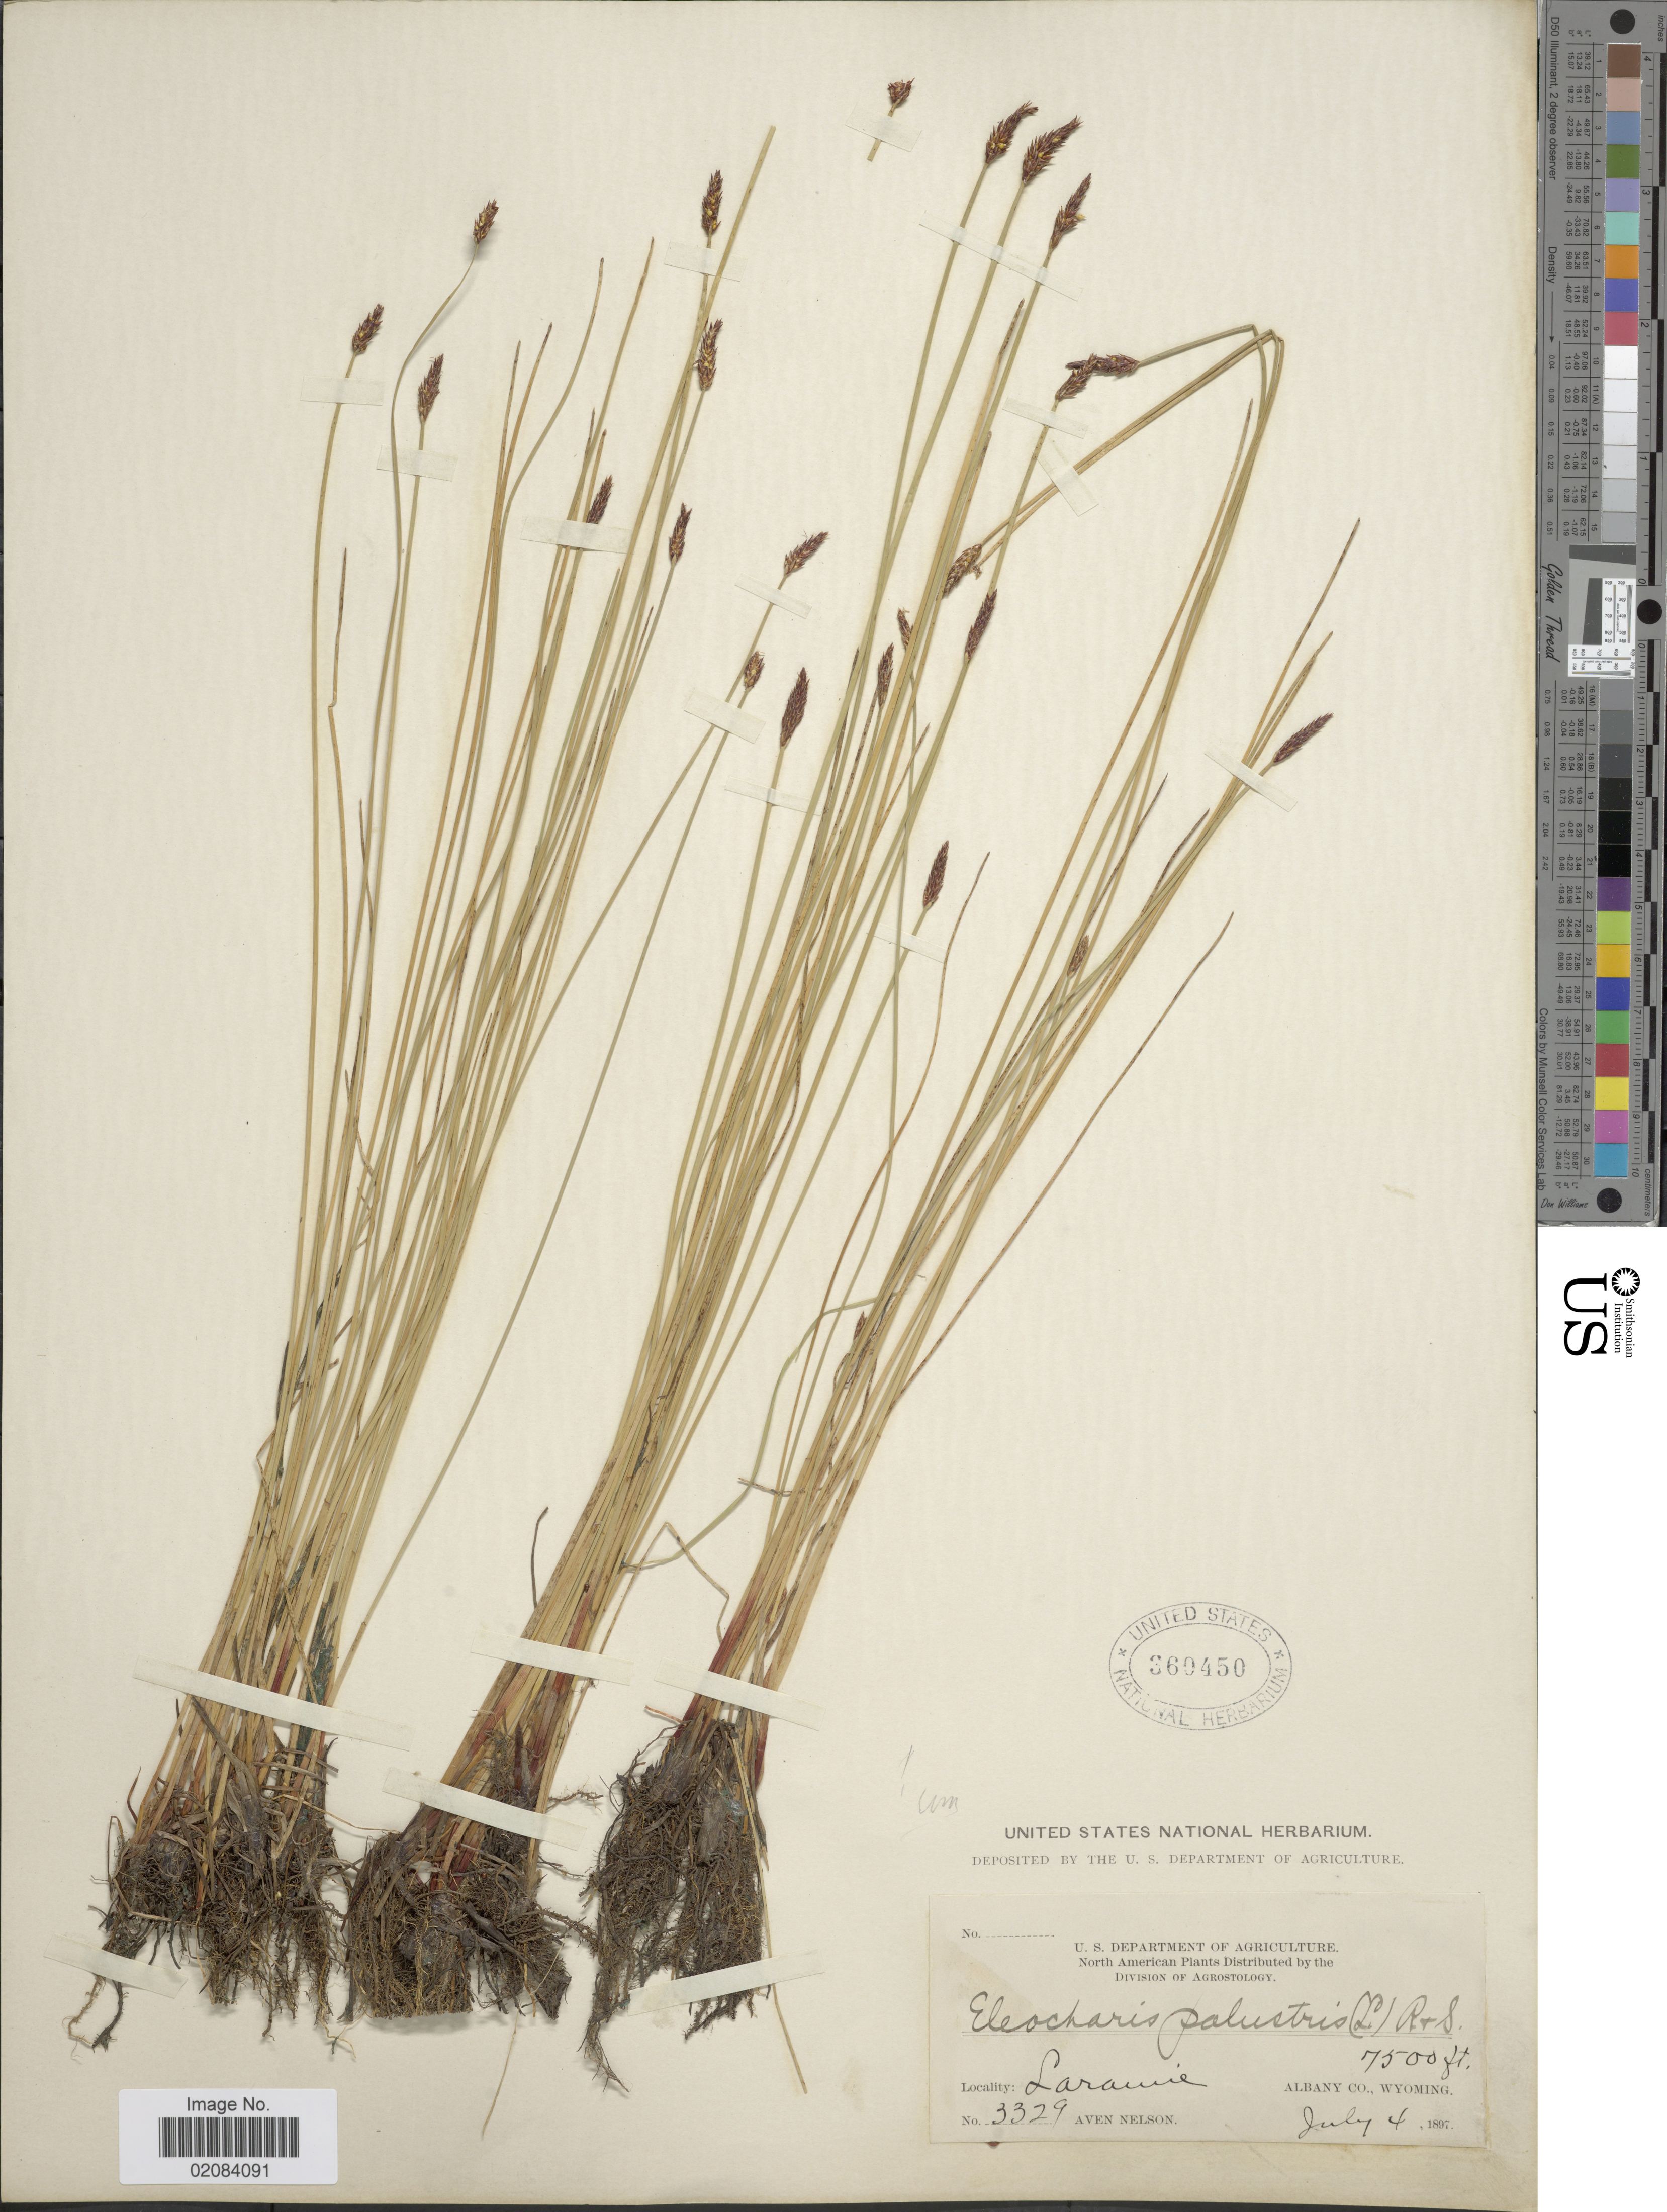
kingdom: Plantae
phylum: Tracheophyta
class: Liliopsida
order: Poales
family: Cyperaceae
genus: Eleocharis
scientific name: Eleocharis palustris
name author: (L.) Roem. & Schult.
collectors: A. Nelson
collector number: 3329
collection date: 1897-07-04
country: United States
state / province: Wyoming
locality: Laramie, Albany Co.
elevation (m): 2286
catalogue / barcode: US 360450